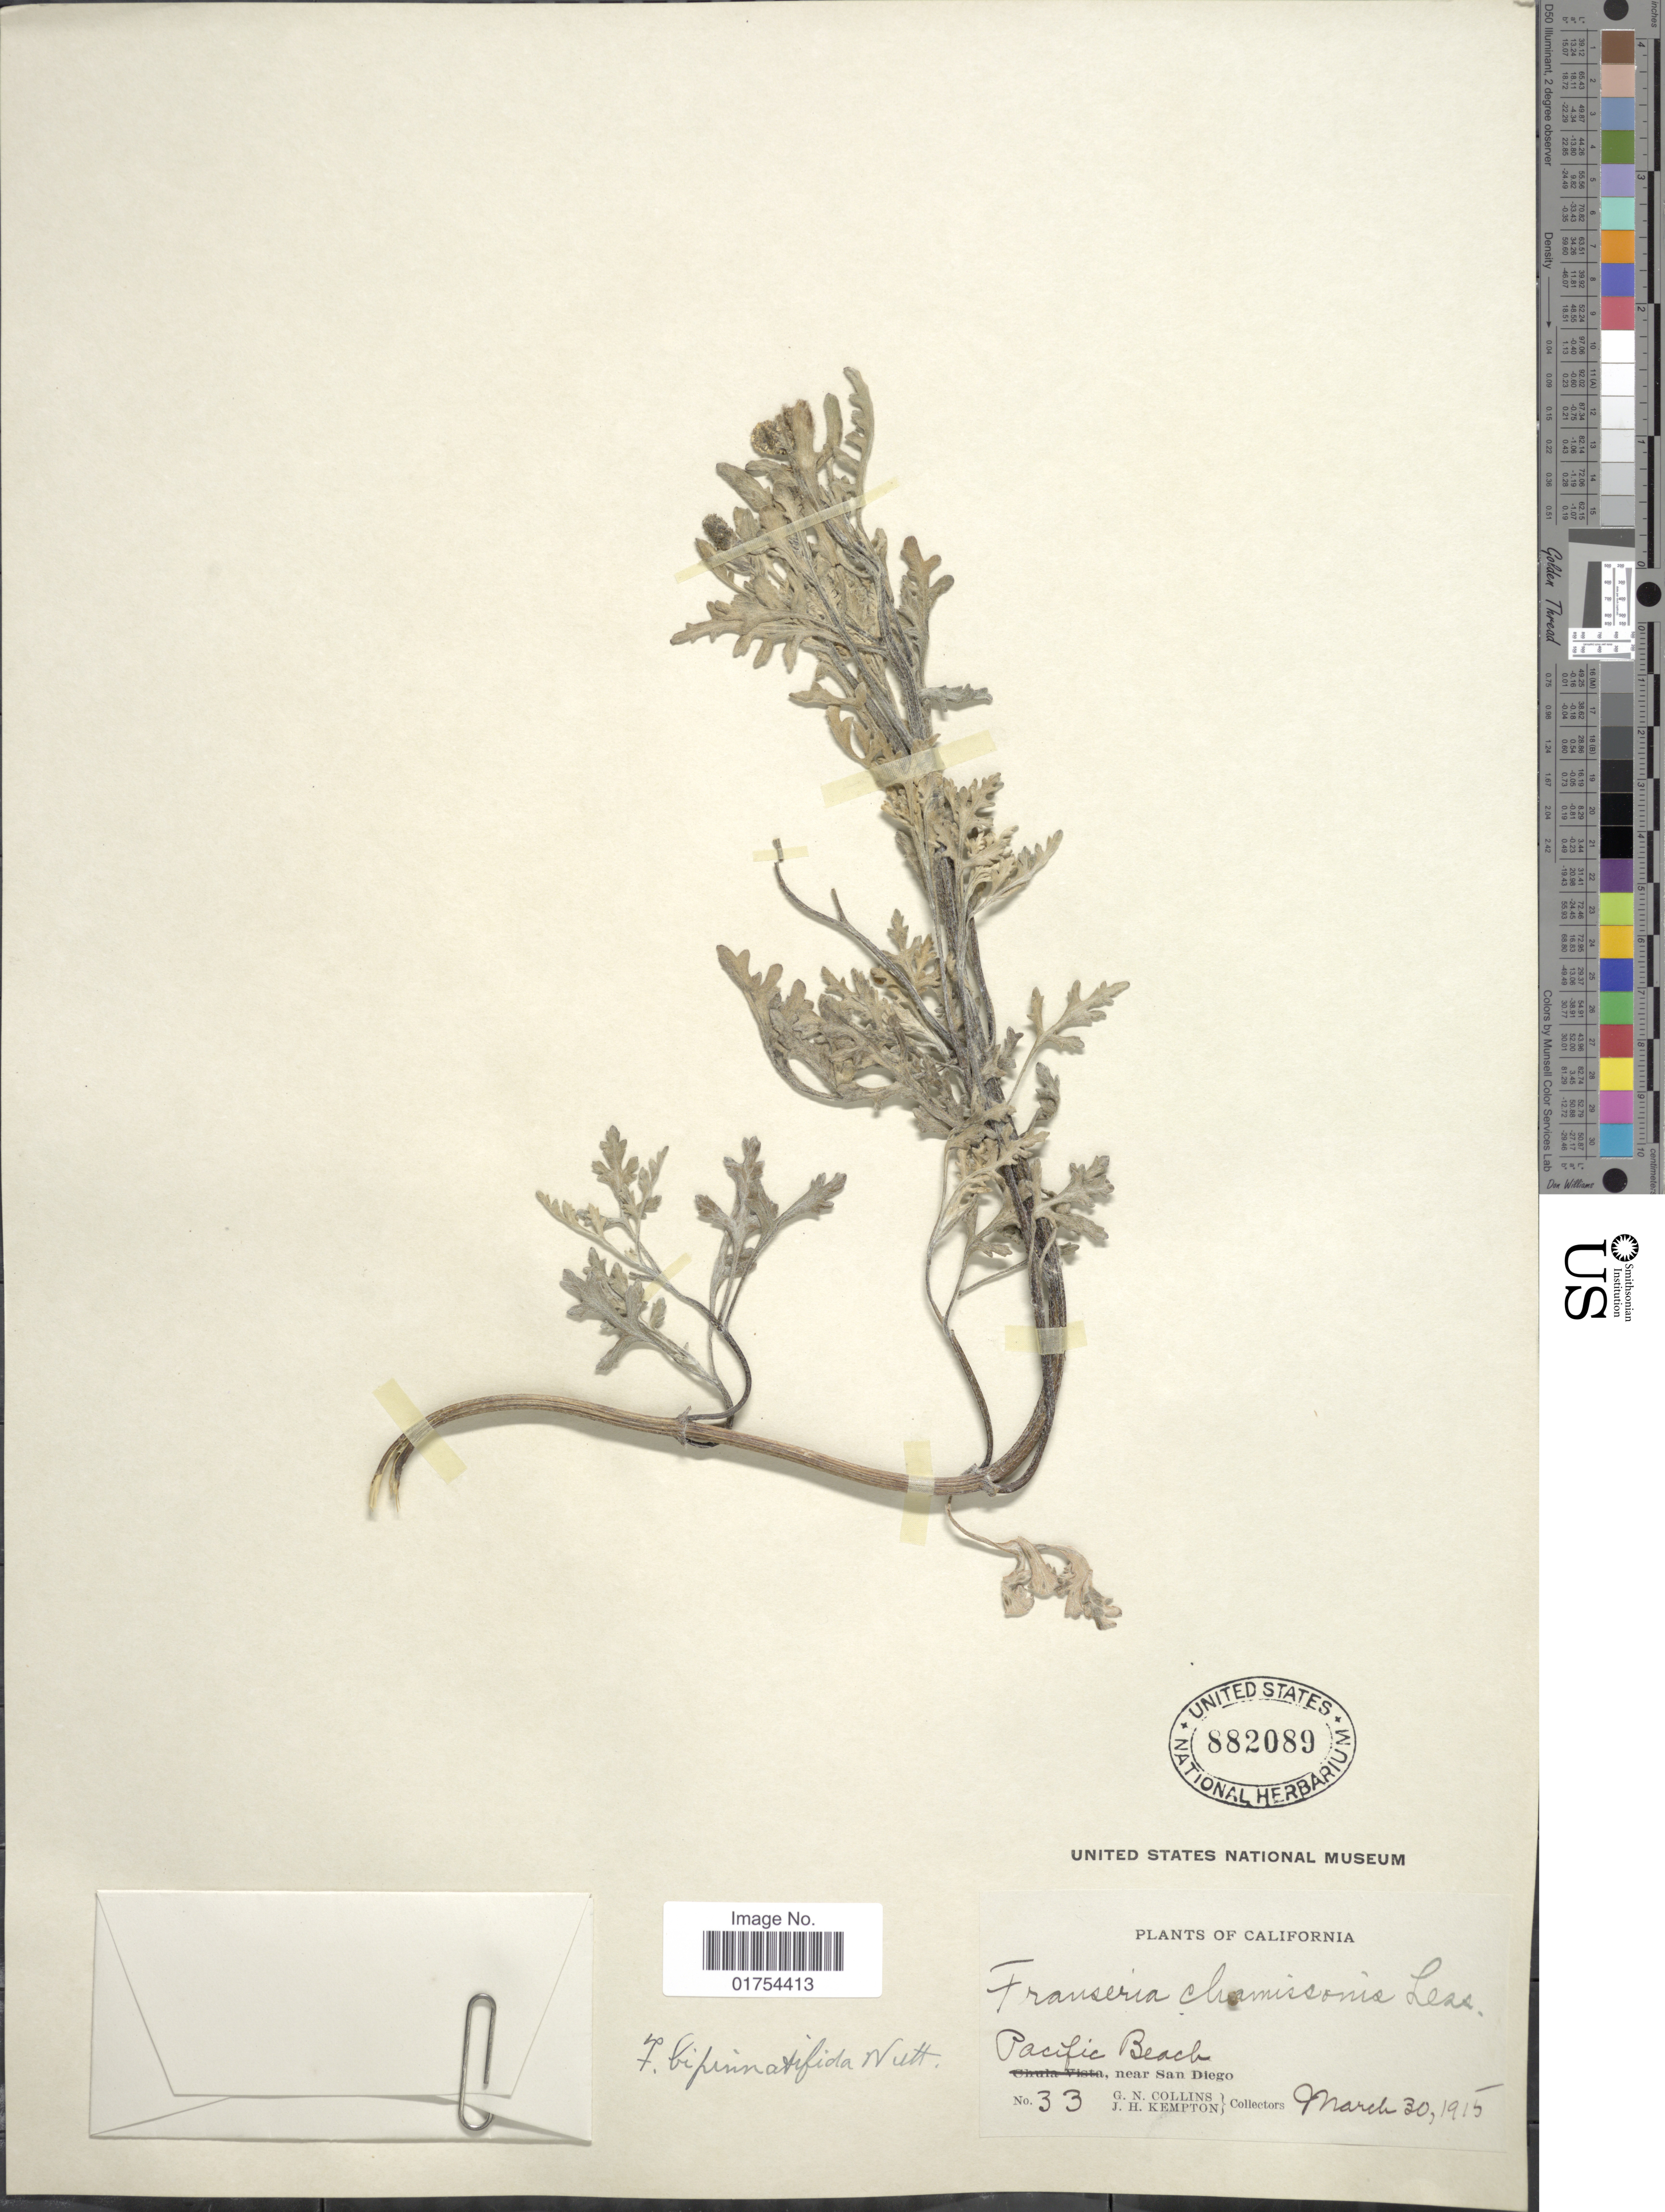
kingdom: Plantae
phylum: Tracheophyta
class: Magnoliopsida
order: Asterales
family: Asteraceae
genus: Franseria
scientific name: Franseria bipinnatifida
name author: (A. Gray) A. Gray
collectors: G. Collins & J. H. Kempton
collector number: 33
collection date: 1915-03-30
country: United States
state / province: California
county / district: San Diego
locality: Pacific Beach, near San Diego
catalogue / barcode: US 882089